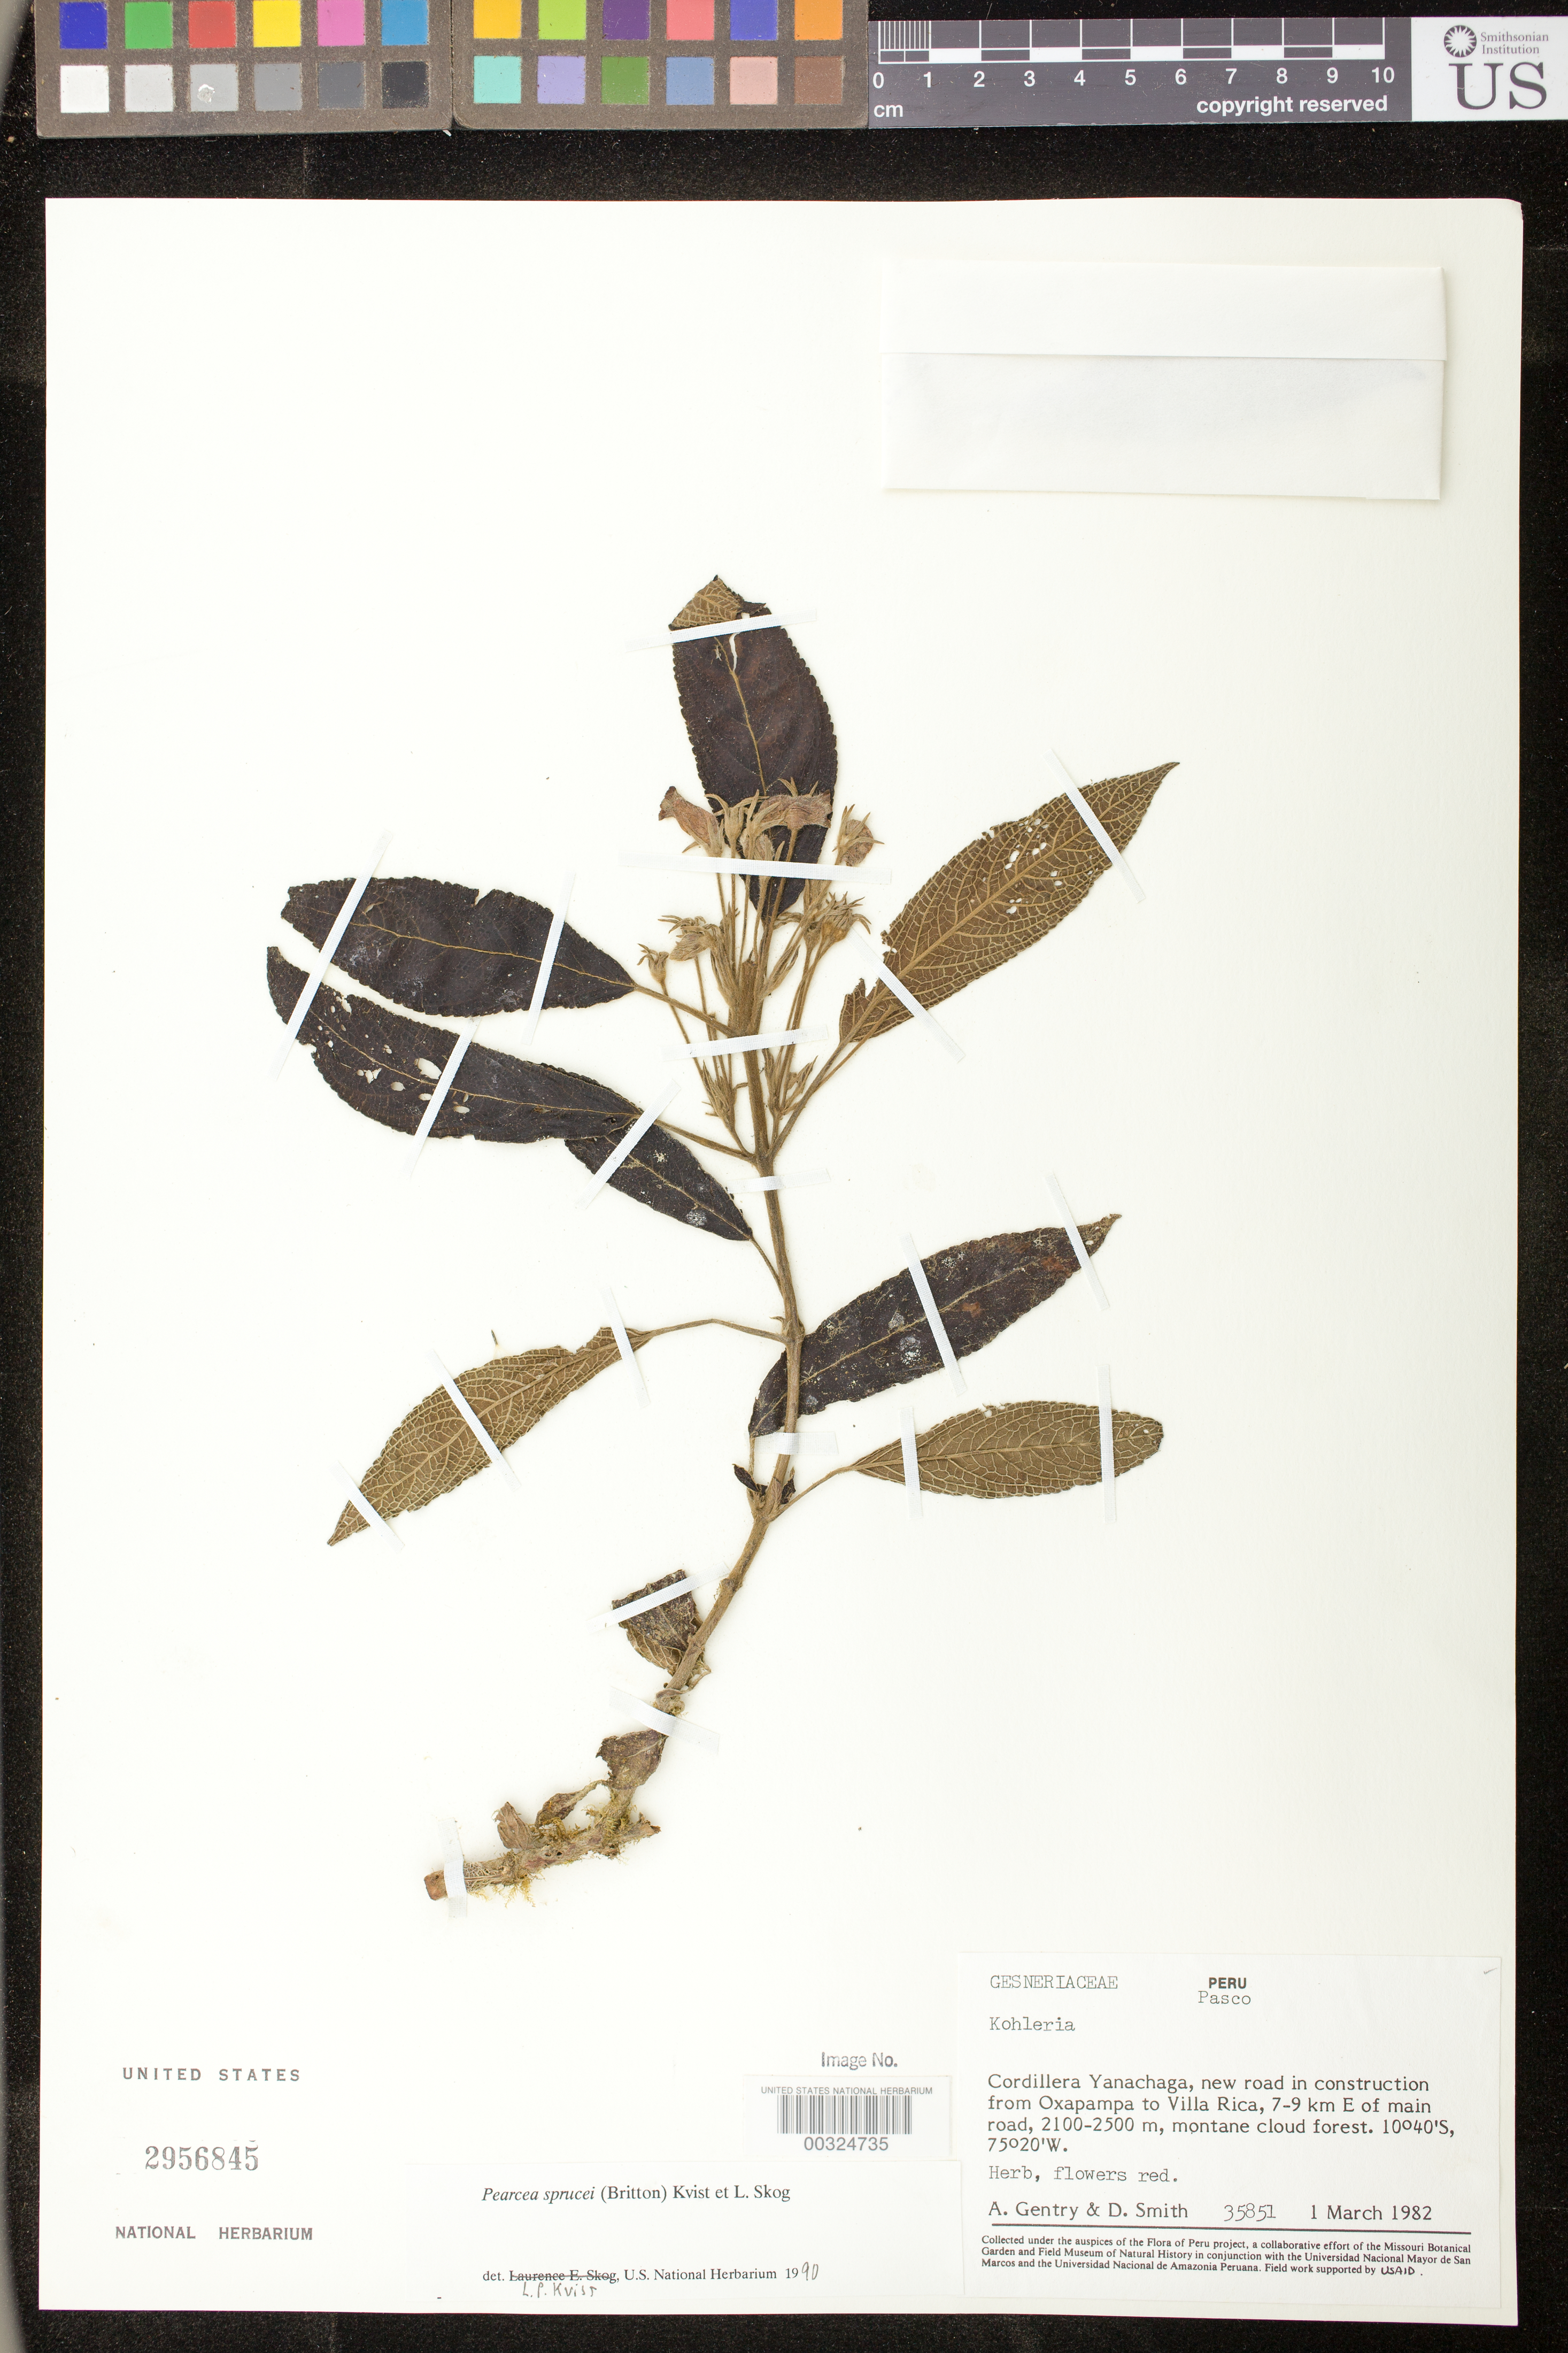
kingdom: Plantae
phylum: Tracheophyta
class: Magnoliopsida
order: Lamiales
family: Gesneriaceae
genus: Pearcea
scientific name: Pearcea sprucei var. sprucei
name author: (Britton ex Rusby) L.P. Kvist & L.E. Skog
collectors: A. H. Gentry & D. Smith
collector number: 35851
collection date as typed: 01 Mar 1982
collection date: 1982-03-01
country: Peru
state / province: Pasco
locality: Cordillera Yanachaga, new road in construction from Oxapampa to Villa Rica, 7-9 km E of main road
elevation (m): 2100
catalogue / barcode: US 2956845